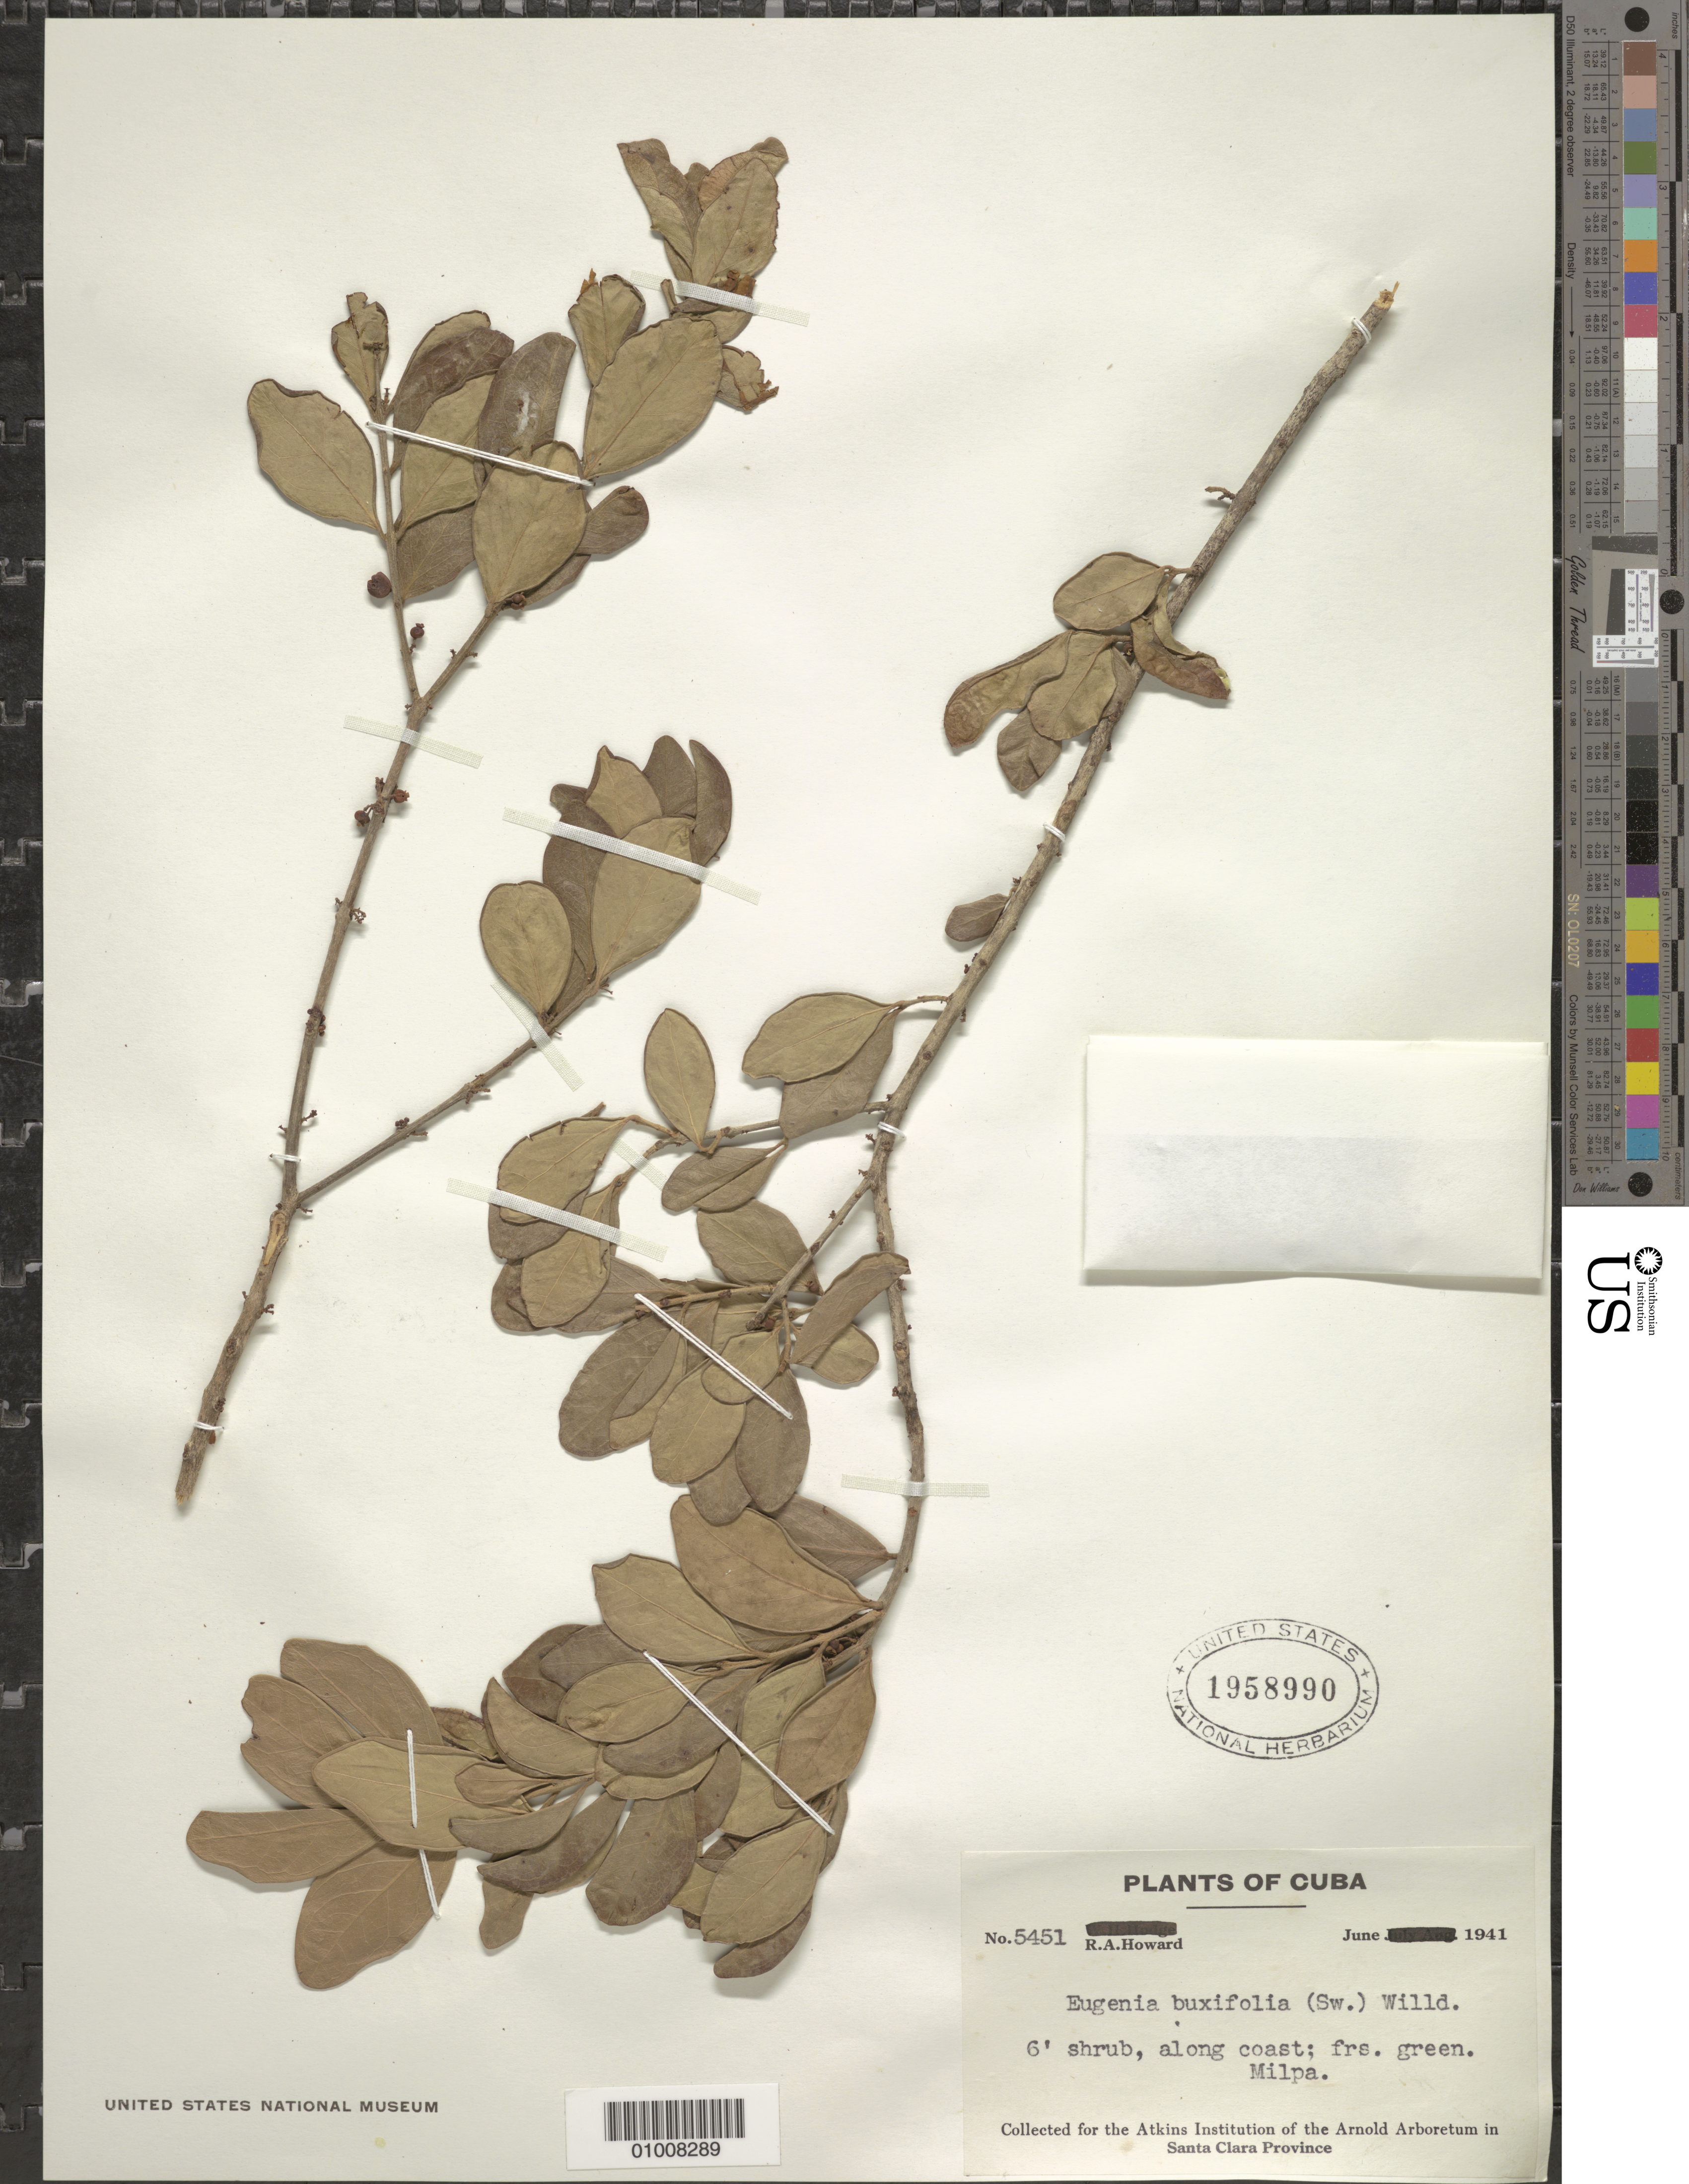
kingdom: Plantae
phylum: Tracheophyta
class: Magnoliopsida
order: Myrtales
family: Myrtaceae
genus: Eugenia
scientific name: Eugenia foetida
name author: Pers.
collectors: R. A. Howard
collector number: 5451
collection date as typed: Jun 1941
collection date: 1941-06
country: Cuba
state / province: Villa Clara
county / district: Santa Clara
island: Cuba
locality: Along coast Milpa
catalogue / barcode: US 1958990